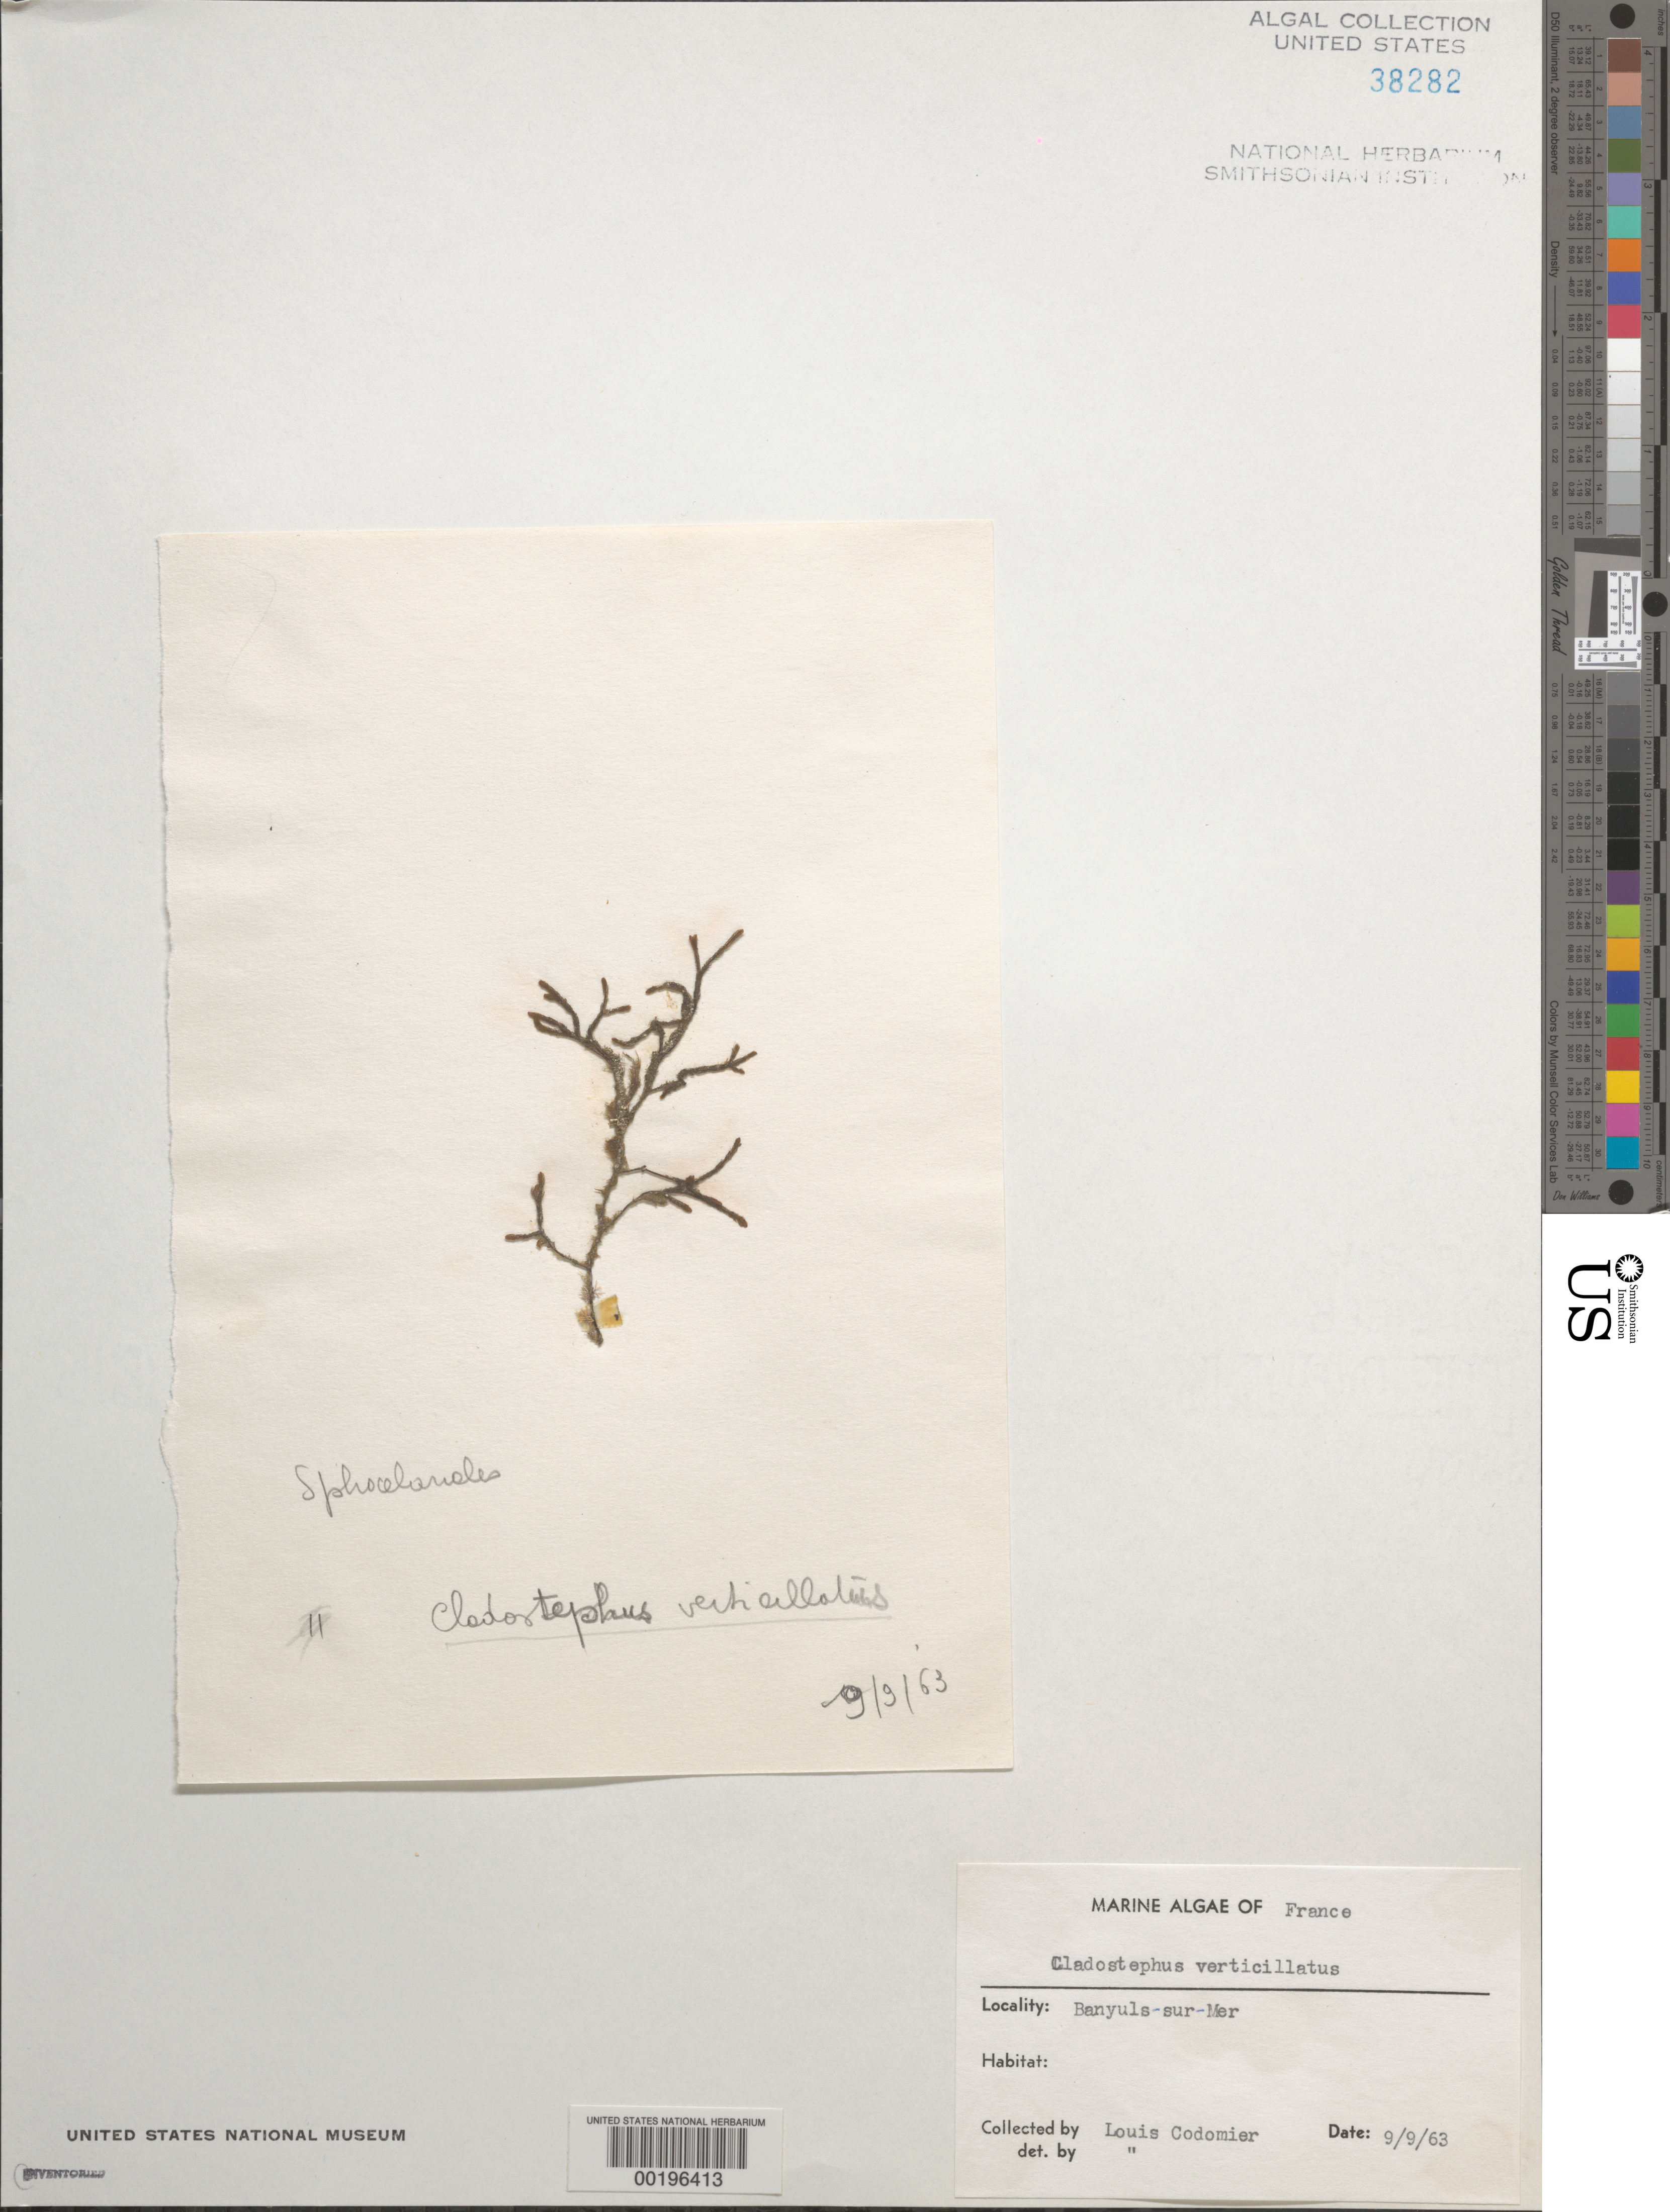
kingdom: Chromista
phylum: Ochrophyta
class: Phaeophyceae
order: Sphacelariales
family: Cladostephaceae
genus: Cladostephus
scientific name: Cladostephus hirsutus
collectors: L. Codomier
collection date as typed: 09 Sep 1963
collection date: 1963-09-09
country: France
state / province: Occitanie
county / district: Pyrénées-Orientales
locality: Banyuls-sur-Mer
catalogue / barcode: US 38282